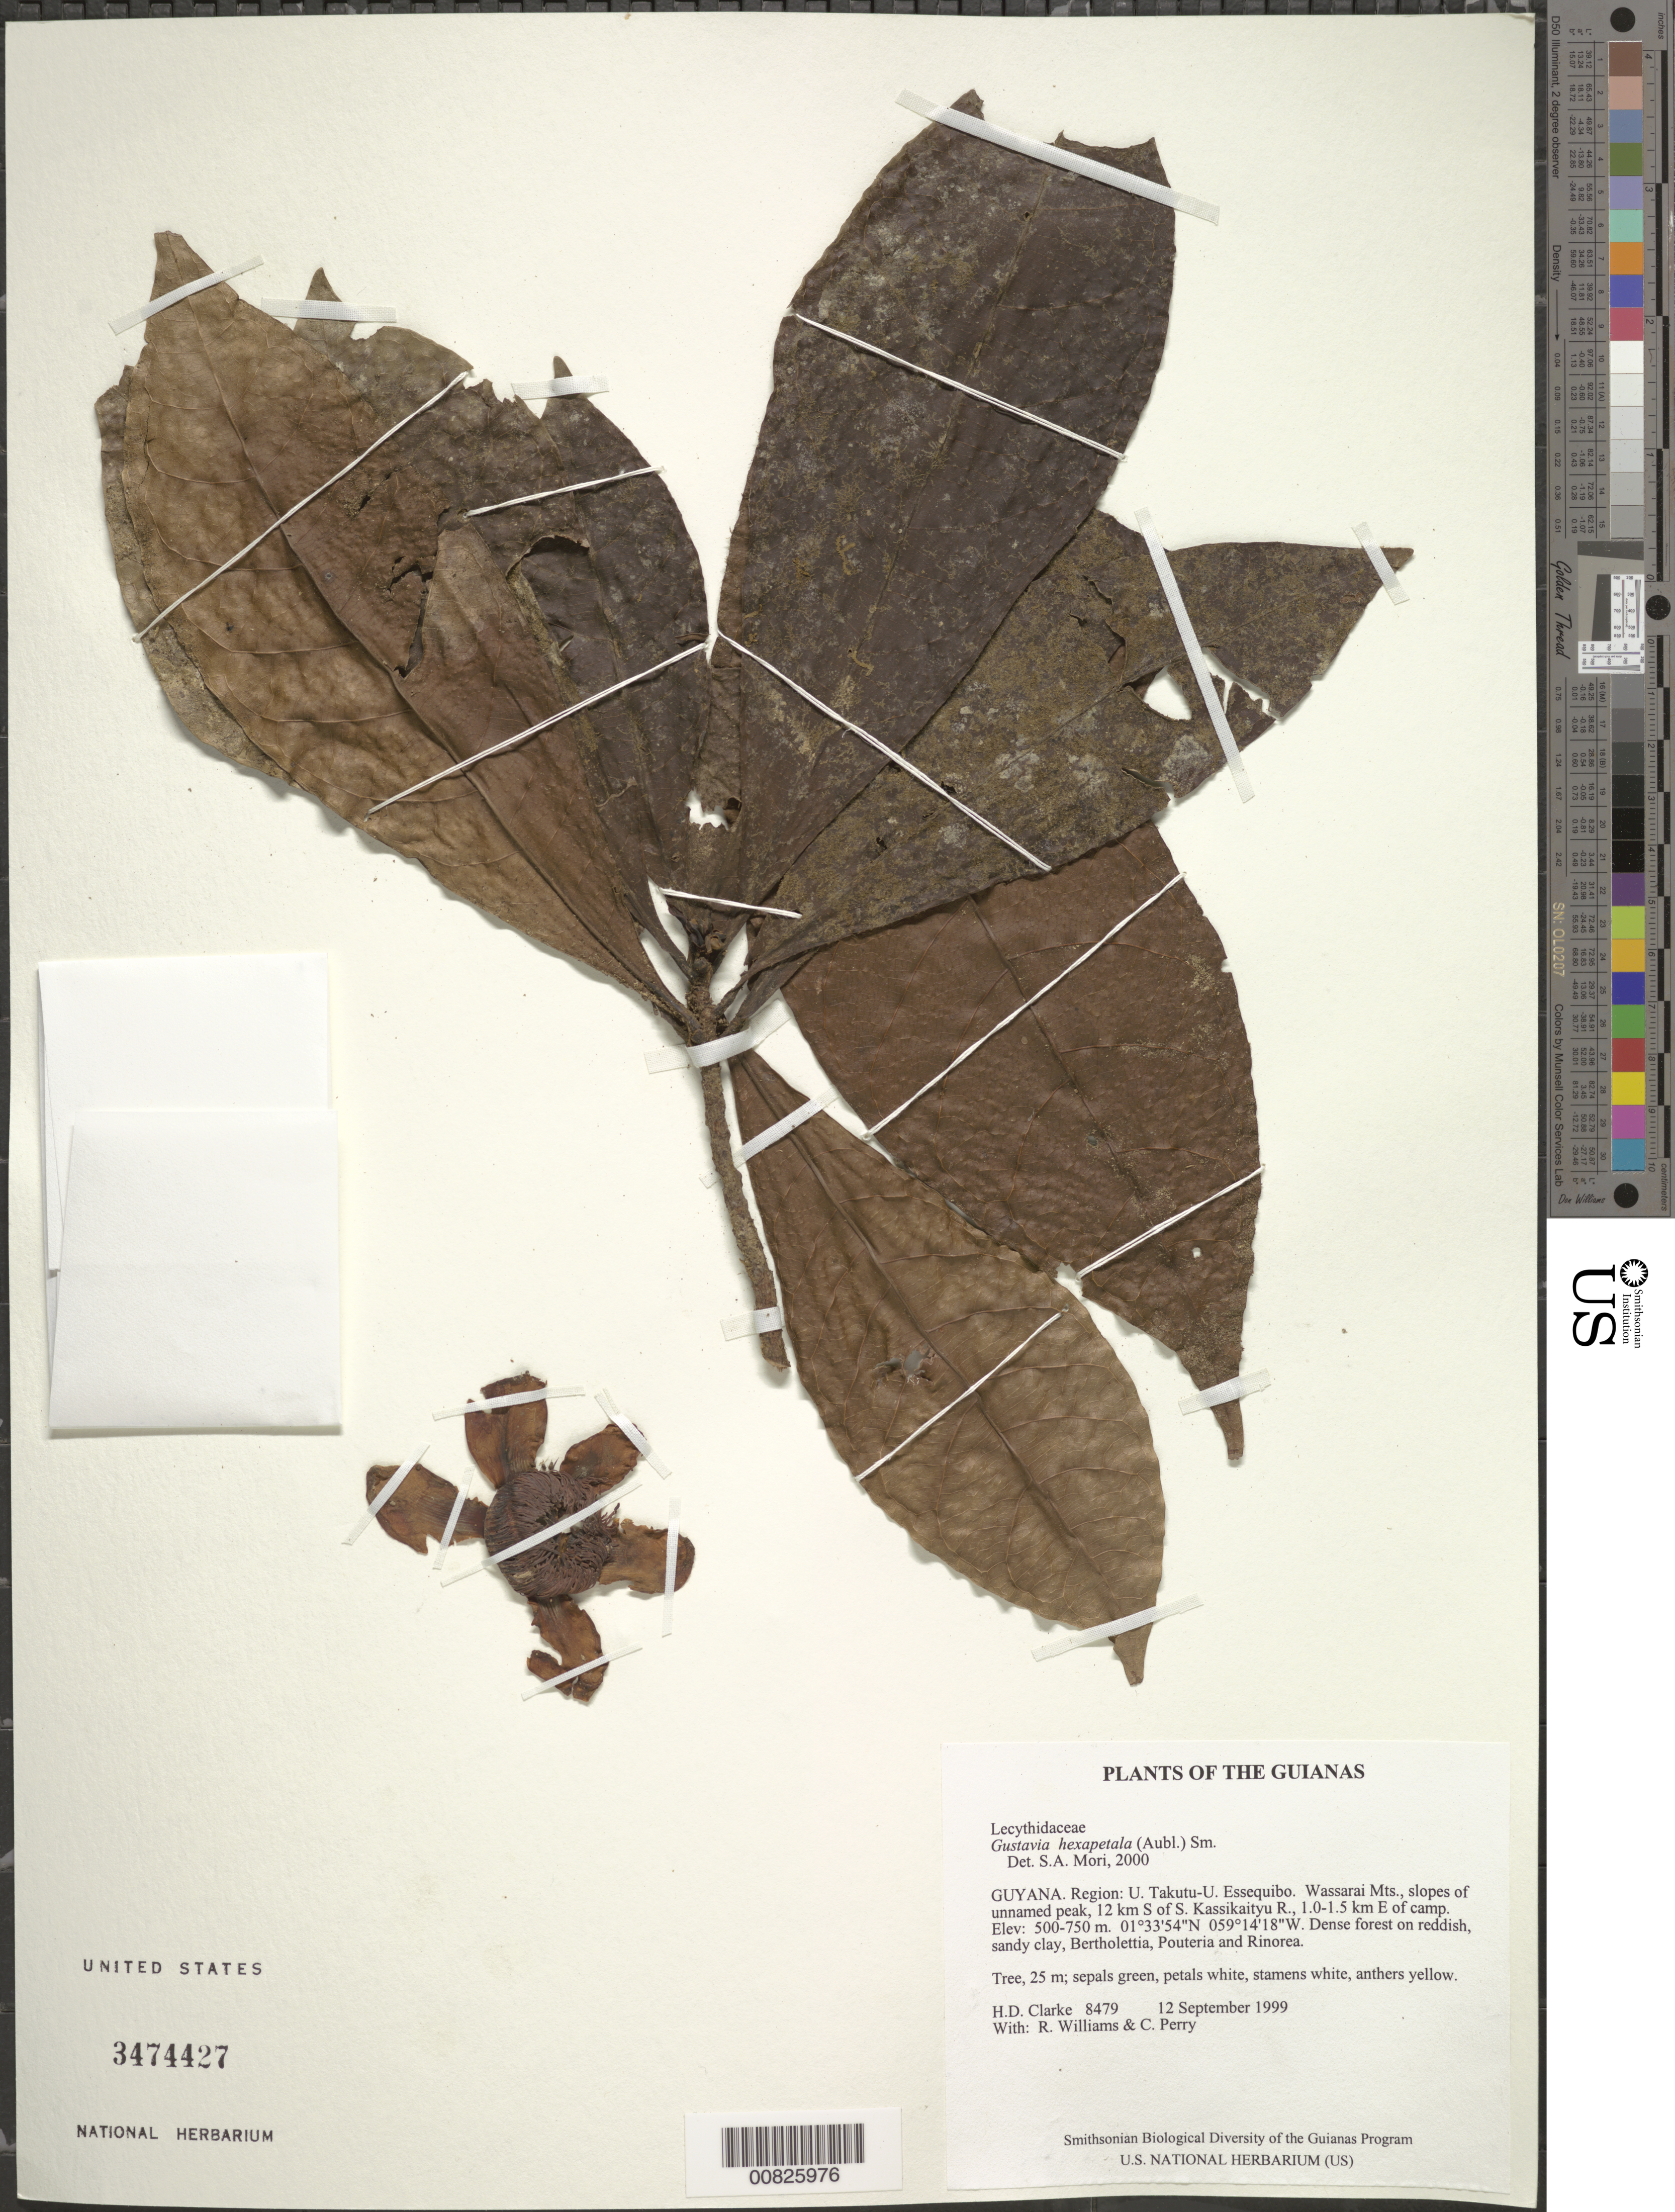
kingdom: Plantae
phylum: Tracheophyta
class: Magnoliopsida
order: Ericales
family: Lecythidaceae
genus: Gustavia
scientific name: Gustavia hexapetala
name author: (Aubl.) Sm.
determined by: Mori, Scott A.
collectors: H. D. Clarke, R. Williams & C. Perry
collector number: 8479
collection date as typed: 12 September 1999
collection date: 1999-09-12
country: Guyana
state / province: U. Takutu-U. Essequibo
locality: Wassarai Mts., slopes of unnamed peak, 12 km S of S. Kassikaityu R., 1.0-1.5 km E of camp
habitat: Dense forest on reddish, sandy clay, Bertholettia, Pouteria and Rinorea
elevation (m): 500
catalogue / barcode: US 3474427